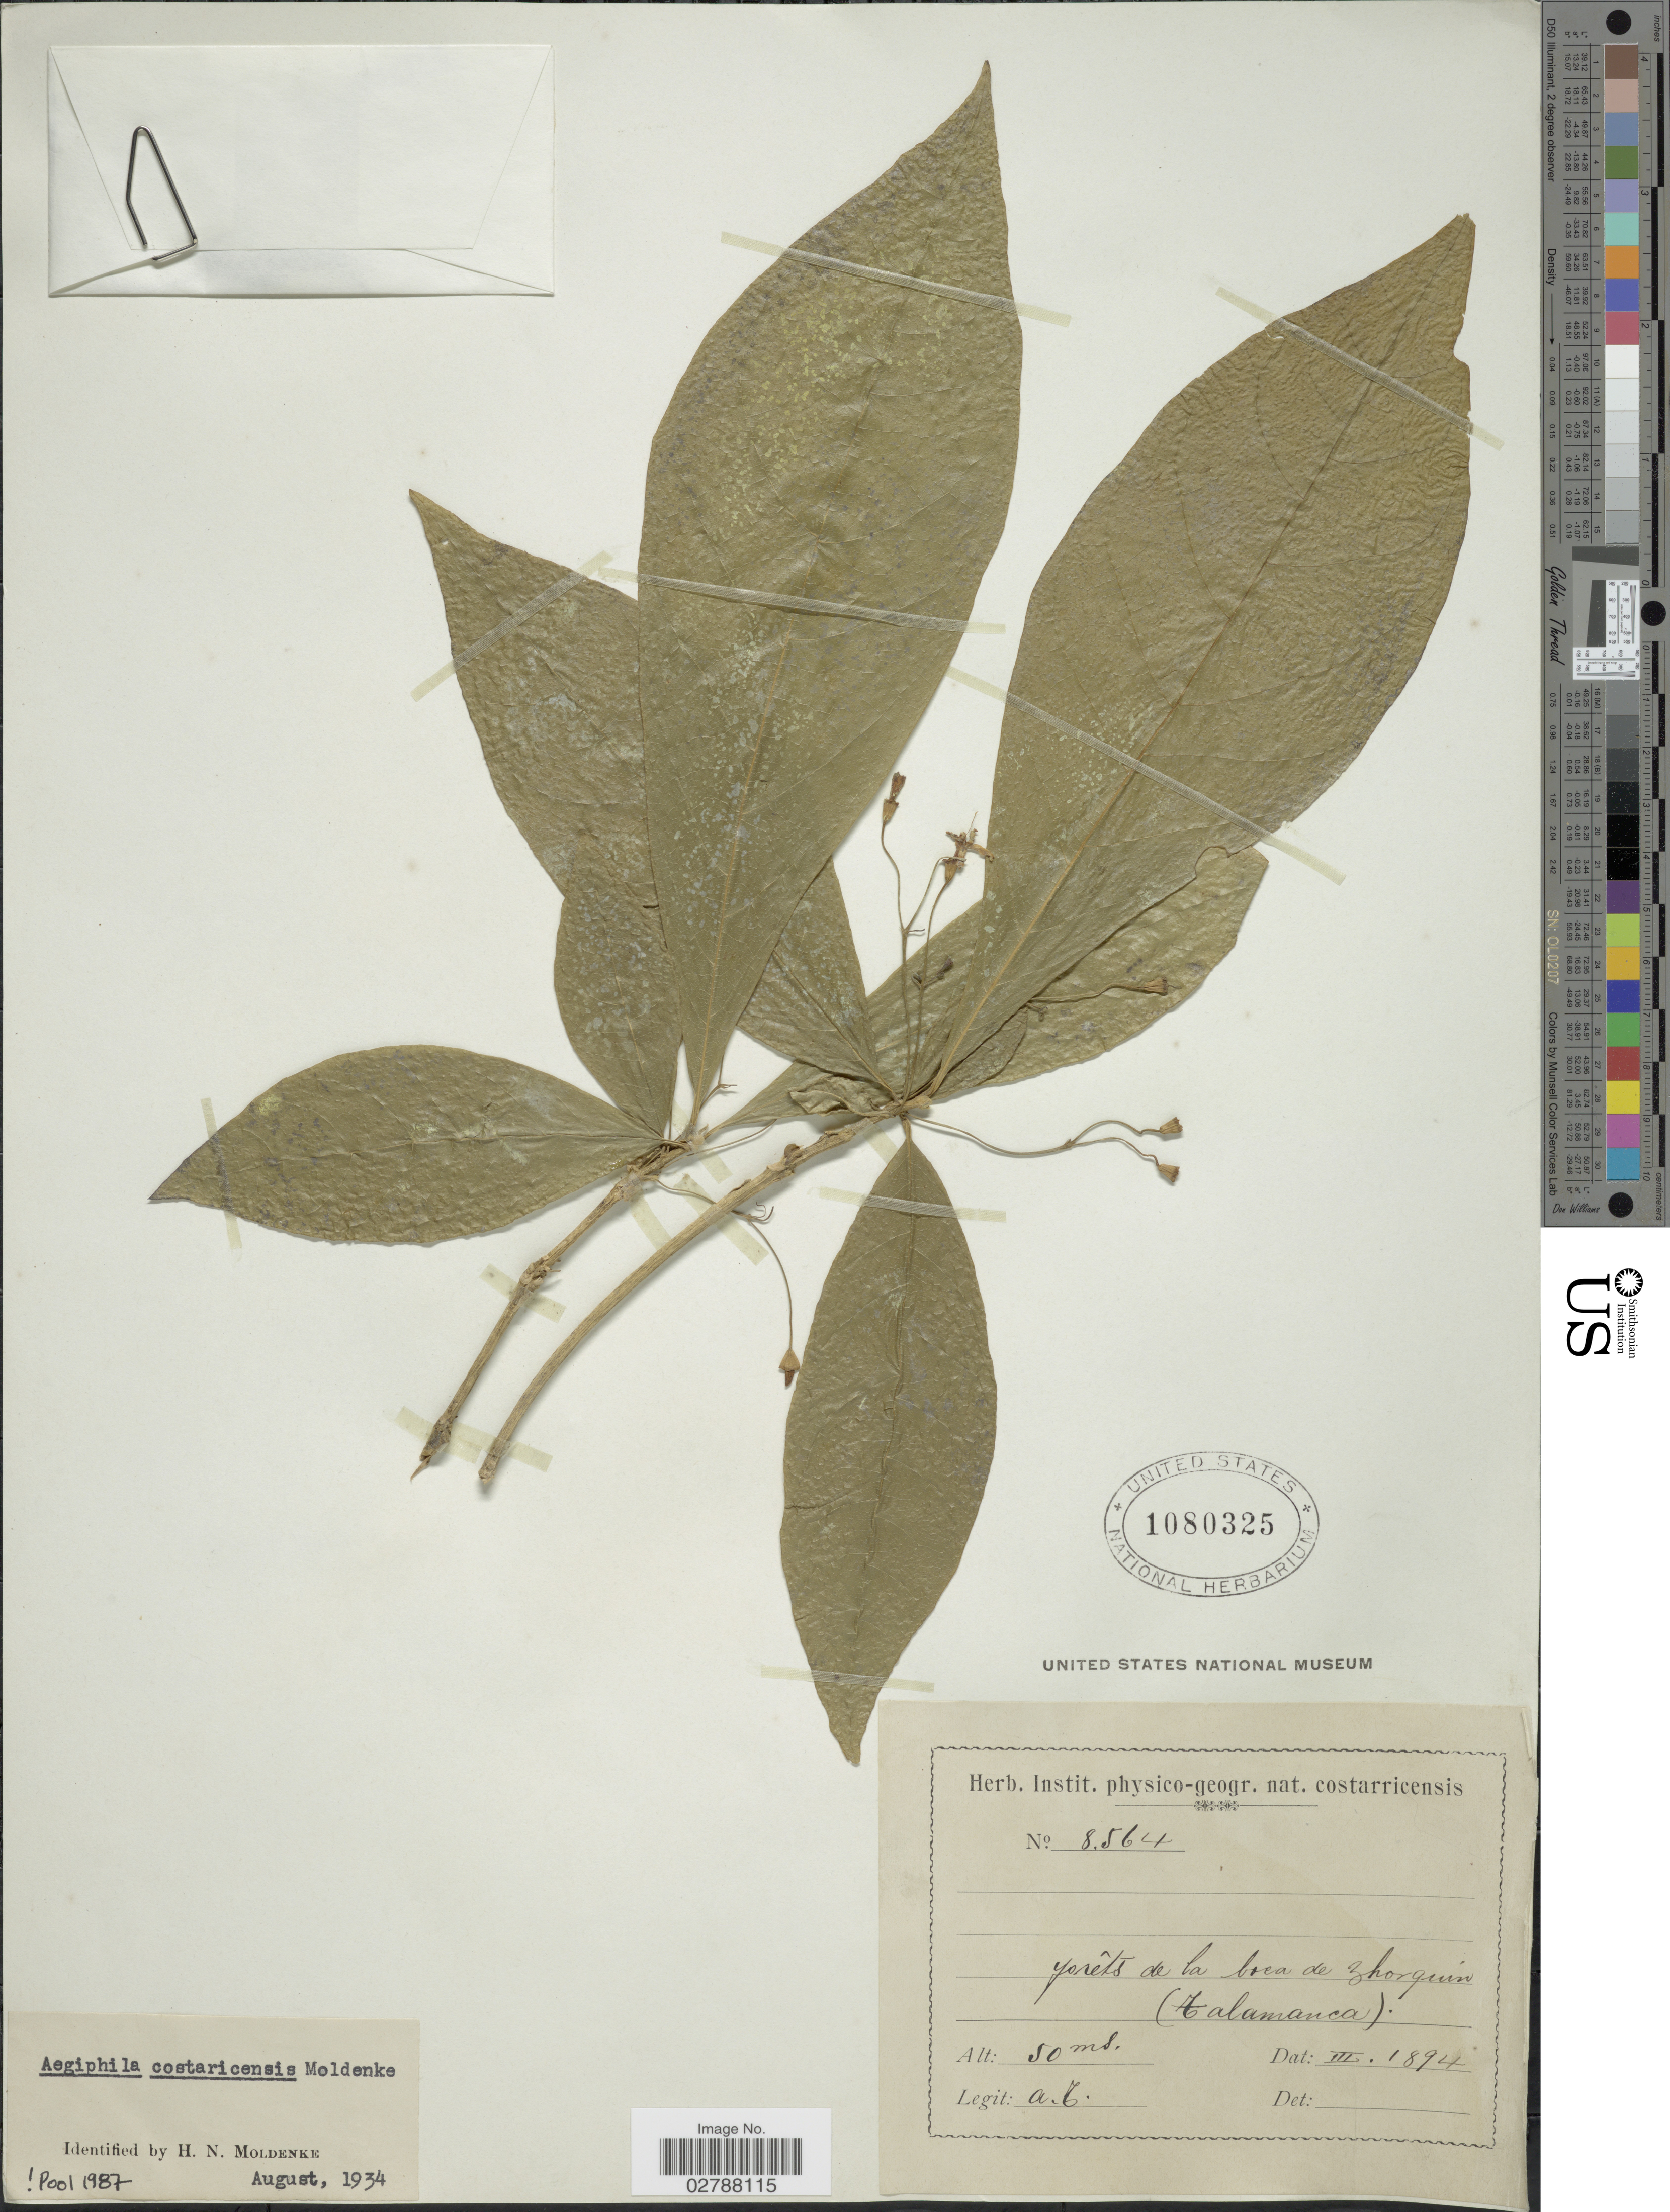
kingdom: Plantae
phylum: Tracheophyta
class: Magnoliopsida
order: Lamiales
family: Lamiaceae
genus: Aegiphila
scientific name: Aegiphila costaricensis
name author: Moldenke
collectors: A. T.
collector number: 8564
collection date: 1894-03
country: Costa Rica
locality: Forêts de la boca de Zhorquin (Talamanca)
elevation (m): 50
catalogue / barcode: US 1080325